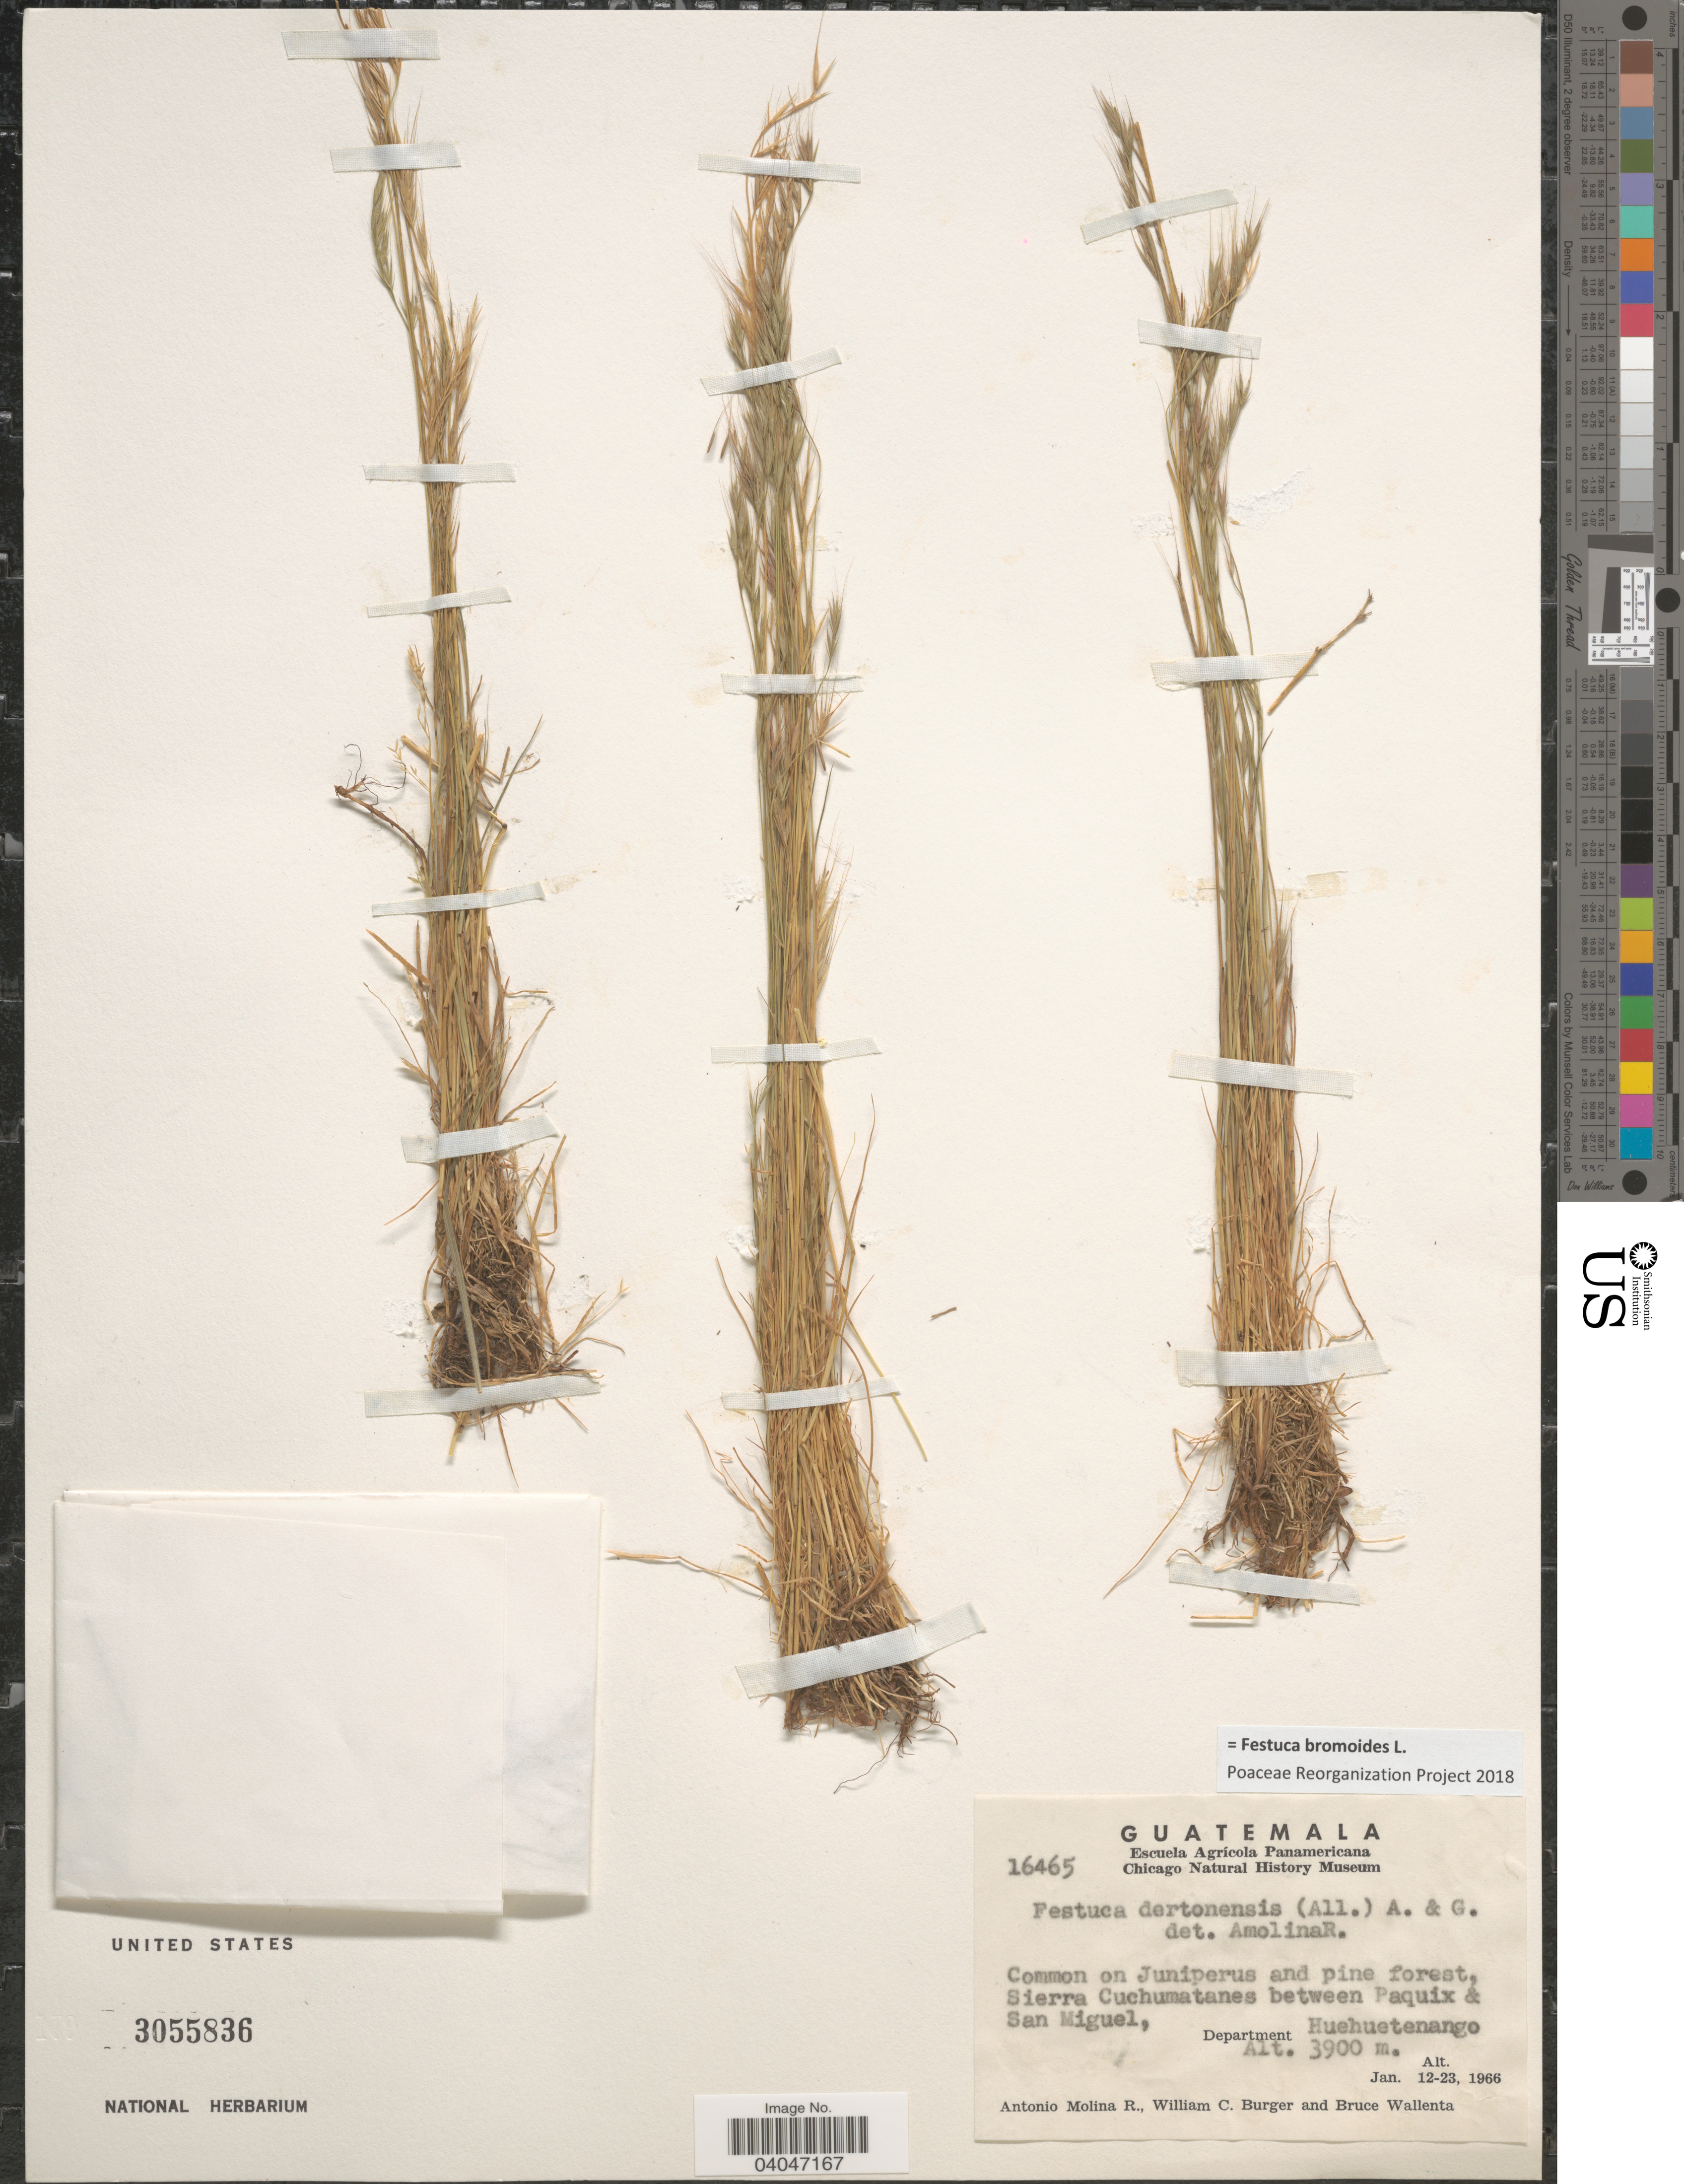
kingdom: Plantae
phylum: Tracheophyta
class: Liliopsida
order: Poales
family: Poaceae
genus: Festuca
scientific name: Festuca bromoides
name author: L.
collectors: A. Molina R., C. W. Burger & B. Wallenta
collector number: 16465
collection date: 1966-01-12/1966-01-23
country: Guatemala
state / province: Huehuetenango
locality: On Juniperus and pine forest, Sierra Cuchumatanes between Paquix & San Miguel, Department Huehuetenango.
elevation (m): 3900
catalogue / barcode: US 3055836